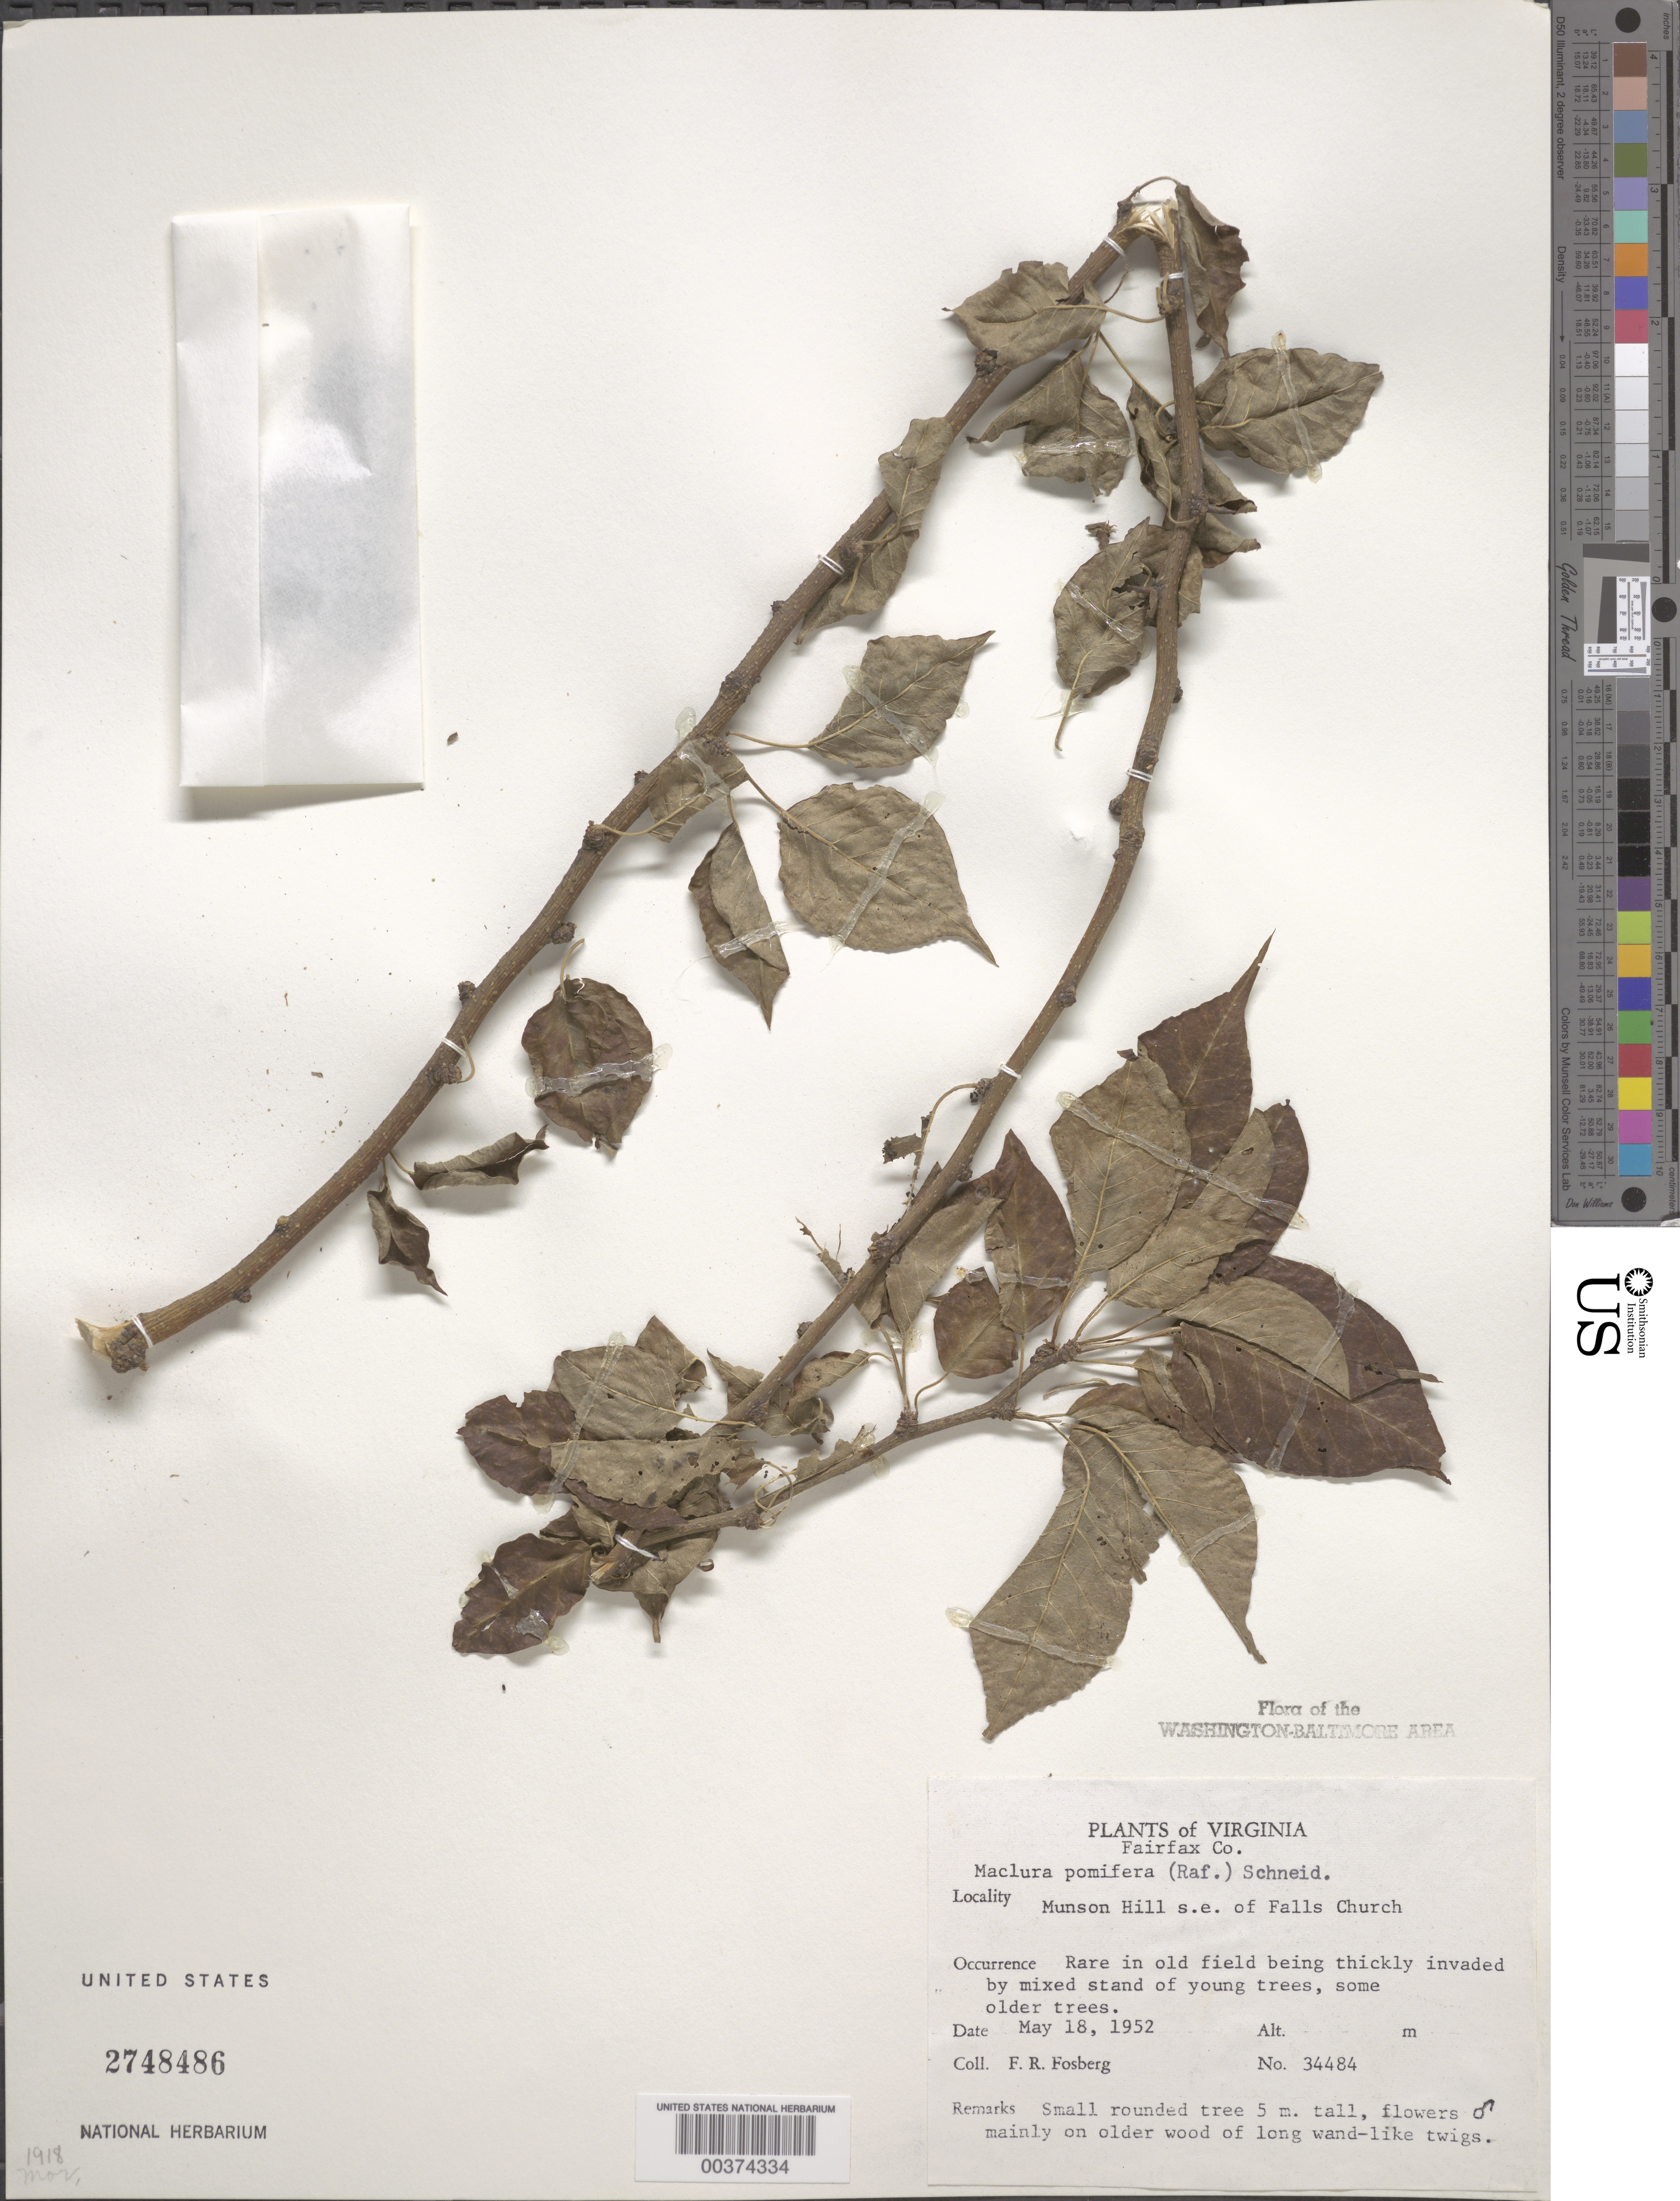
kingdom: Plantae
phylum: Tracheophyta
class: Magnoliopsida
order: Rosales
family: Moraceae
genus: Maclura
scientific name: Maclura pomifera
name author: (Raf.) C.K. Schneid.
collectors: F. R. Fosberg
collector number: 34484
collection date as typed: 18 May 1952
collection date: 1952-05-18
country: United States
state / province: Virginia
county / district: Fairfax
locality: Munson Hill, southeast of Falls Church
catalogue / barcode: US 2748486